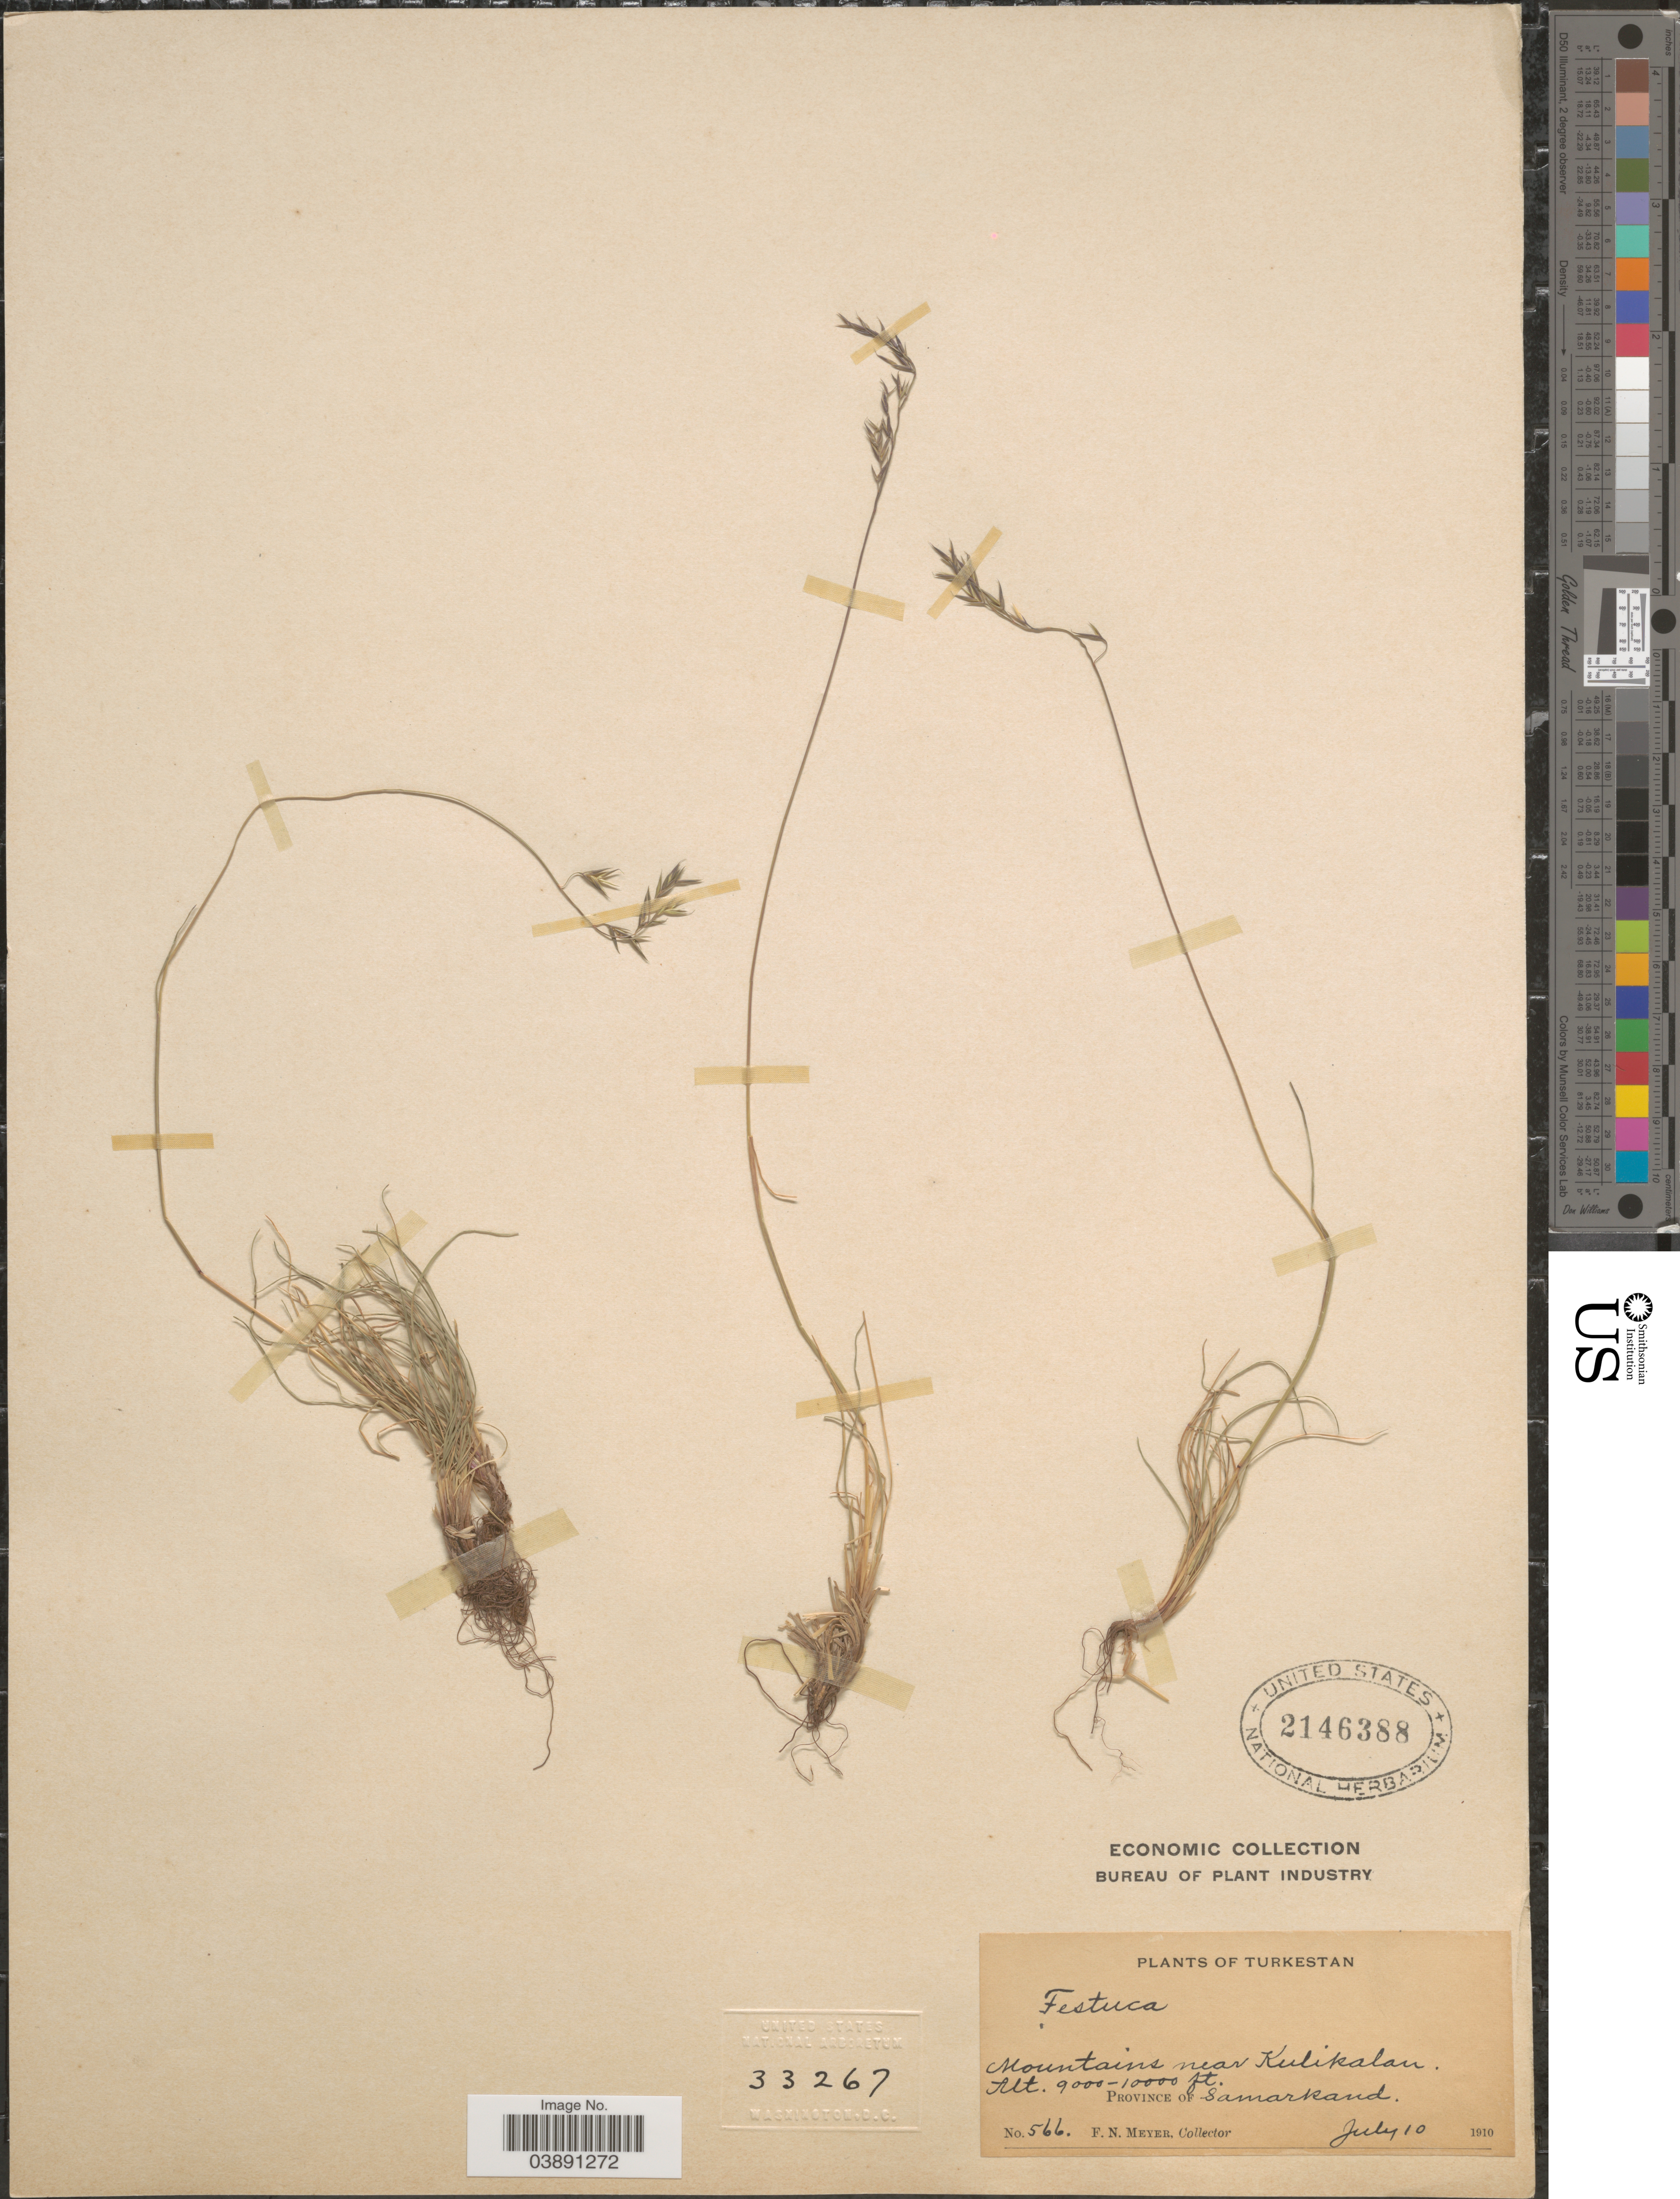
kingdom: Plantae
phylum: Tracheophyta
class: Liliopsida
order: Poales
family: Poaceae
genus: Festuca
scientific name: Festuca sp.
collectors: F. N. Meyer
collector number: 566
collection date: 1910-07-10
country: Uzbekistan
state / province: Samarqand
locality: Turkestan. Mountains near Kulikalau. Province of Samarkand.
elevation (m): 2743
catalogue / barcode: US 2146388